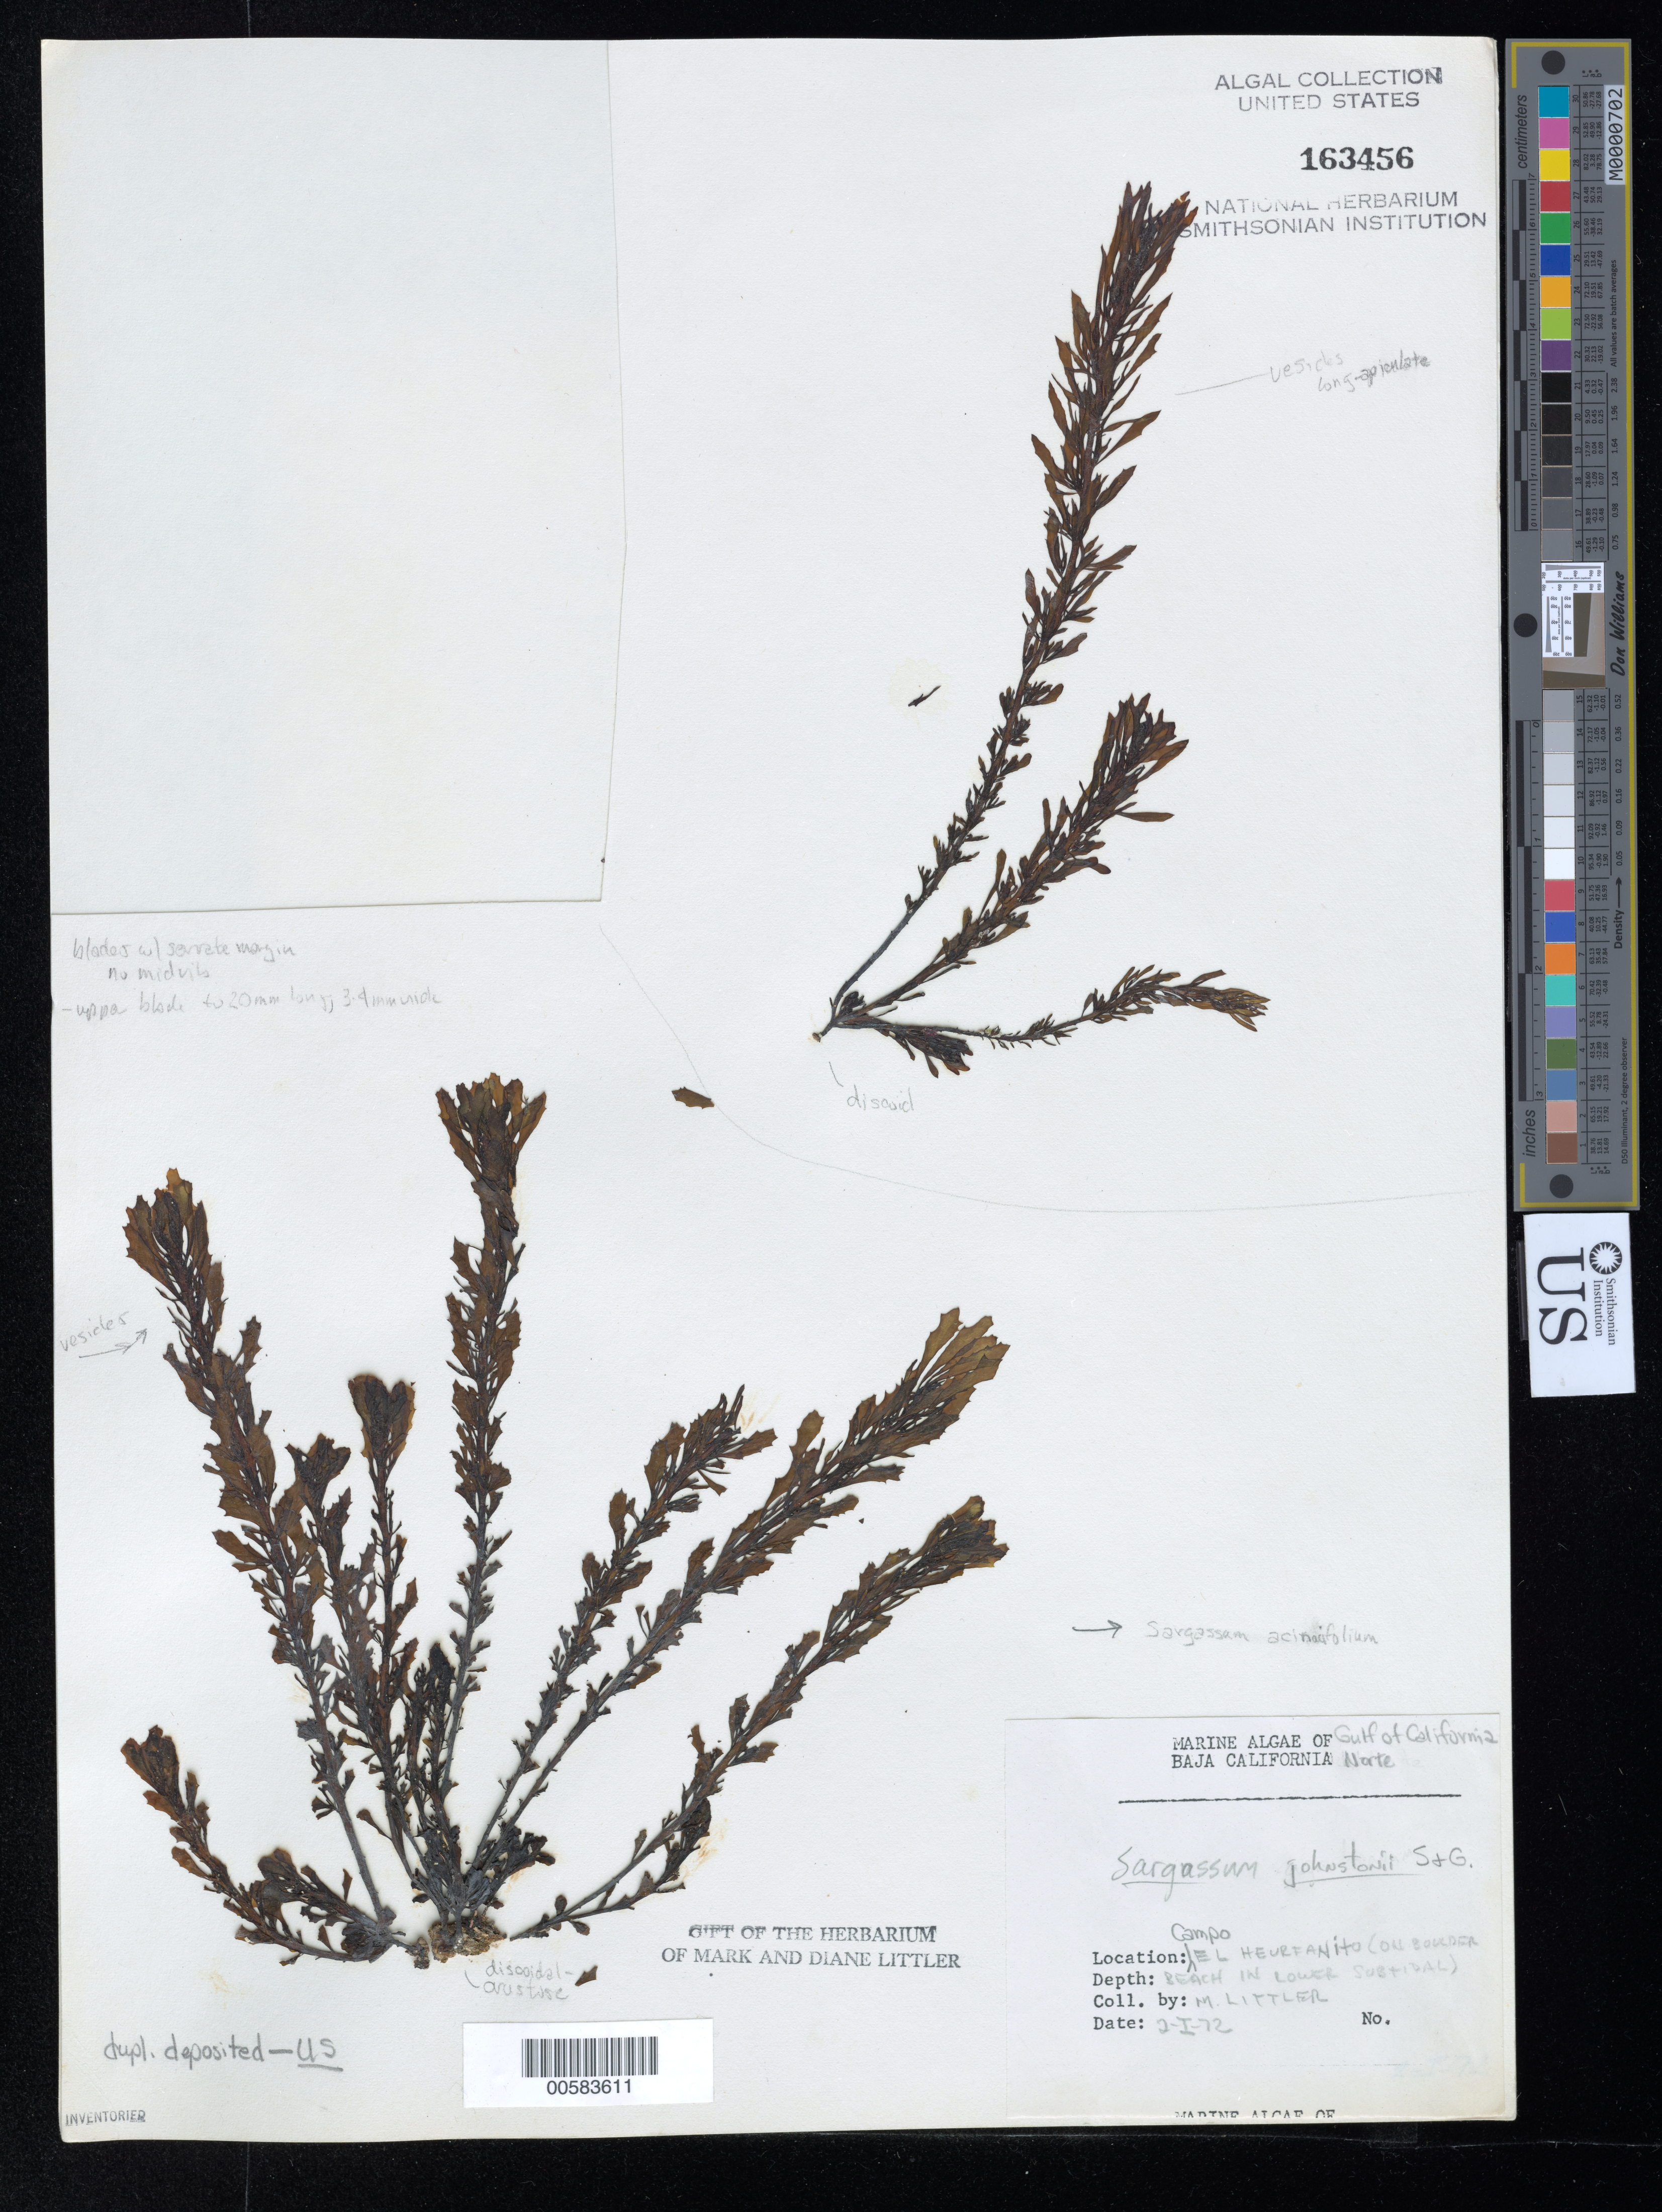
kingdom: Chromista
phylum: Ochrophyta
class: Phaeophyceae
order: Fucales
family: Sargassaceae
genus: Sargassum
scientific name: Sargassum acinacifolium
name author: Setch. & N.L. Gardner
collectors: M. M. Littler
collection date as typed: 02 Jan 1972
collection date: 1972-01-02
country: Mexico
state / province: Baja California Norte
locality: Campo El Heurfanito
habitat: (on boulder beach in lower subtidal).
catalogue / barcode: US 163456